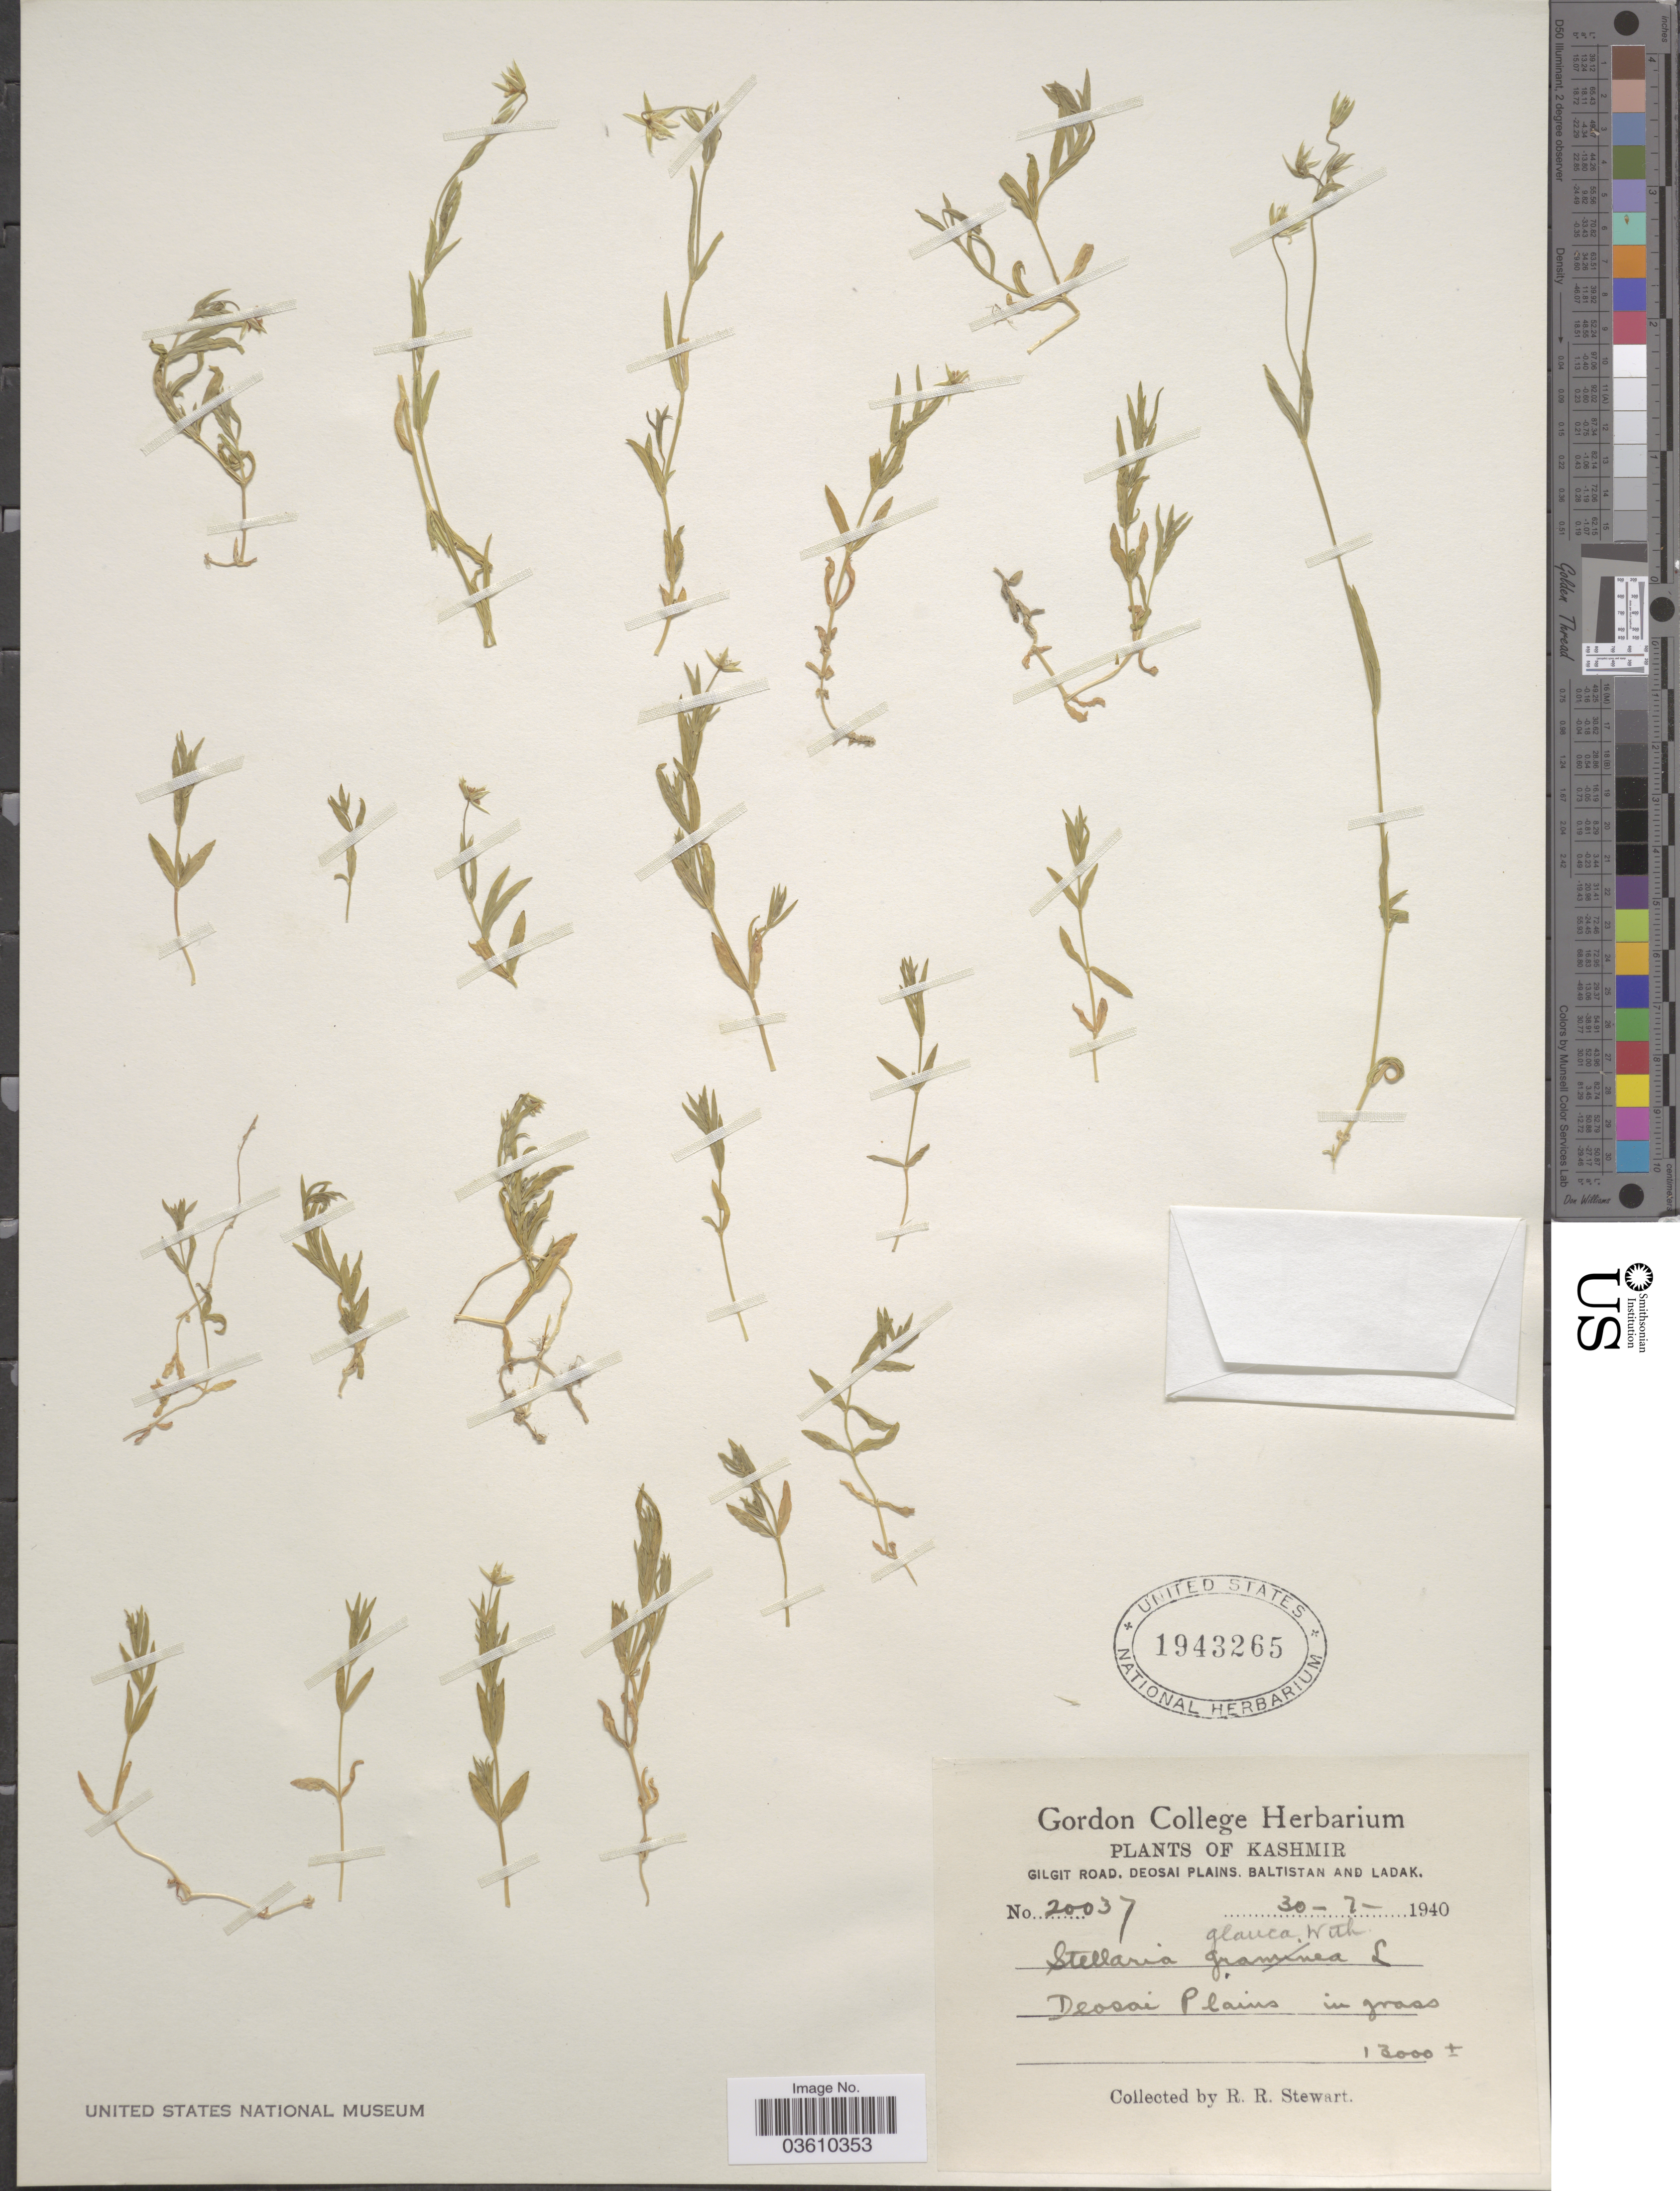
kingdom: Plantae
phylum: Tracheophyta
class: Magnoliopsida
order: Caryophyllales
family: Caryophyllaceae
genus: Stellaria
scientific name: Stellaria glauca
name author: With.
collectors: R. Stewart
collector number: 20037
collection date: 1940-07-30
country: Pakistan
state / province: Gilgit-Baltistan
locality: Kashmir. Gilgit Road, Deosai Plains, Baltistan and Ladak. Deosai Plains in grass.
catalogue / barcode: US 1943265